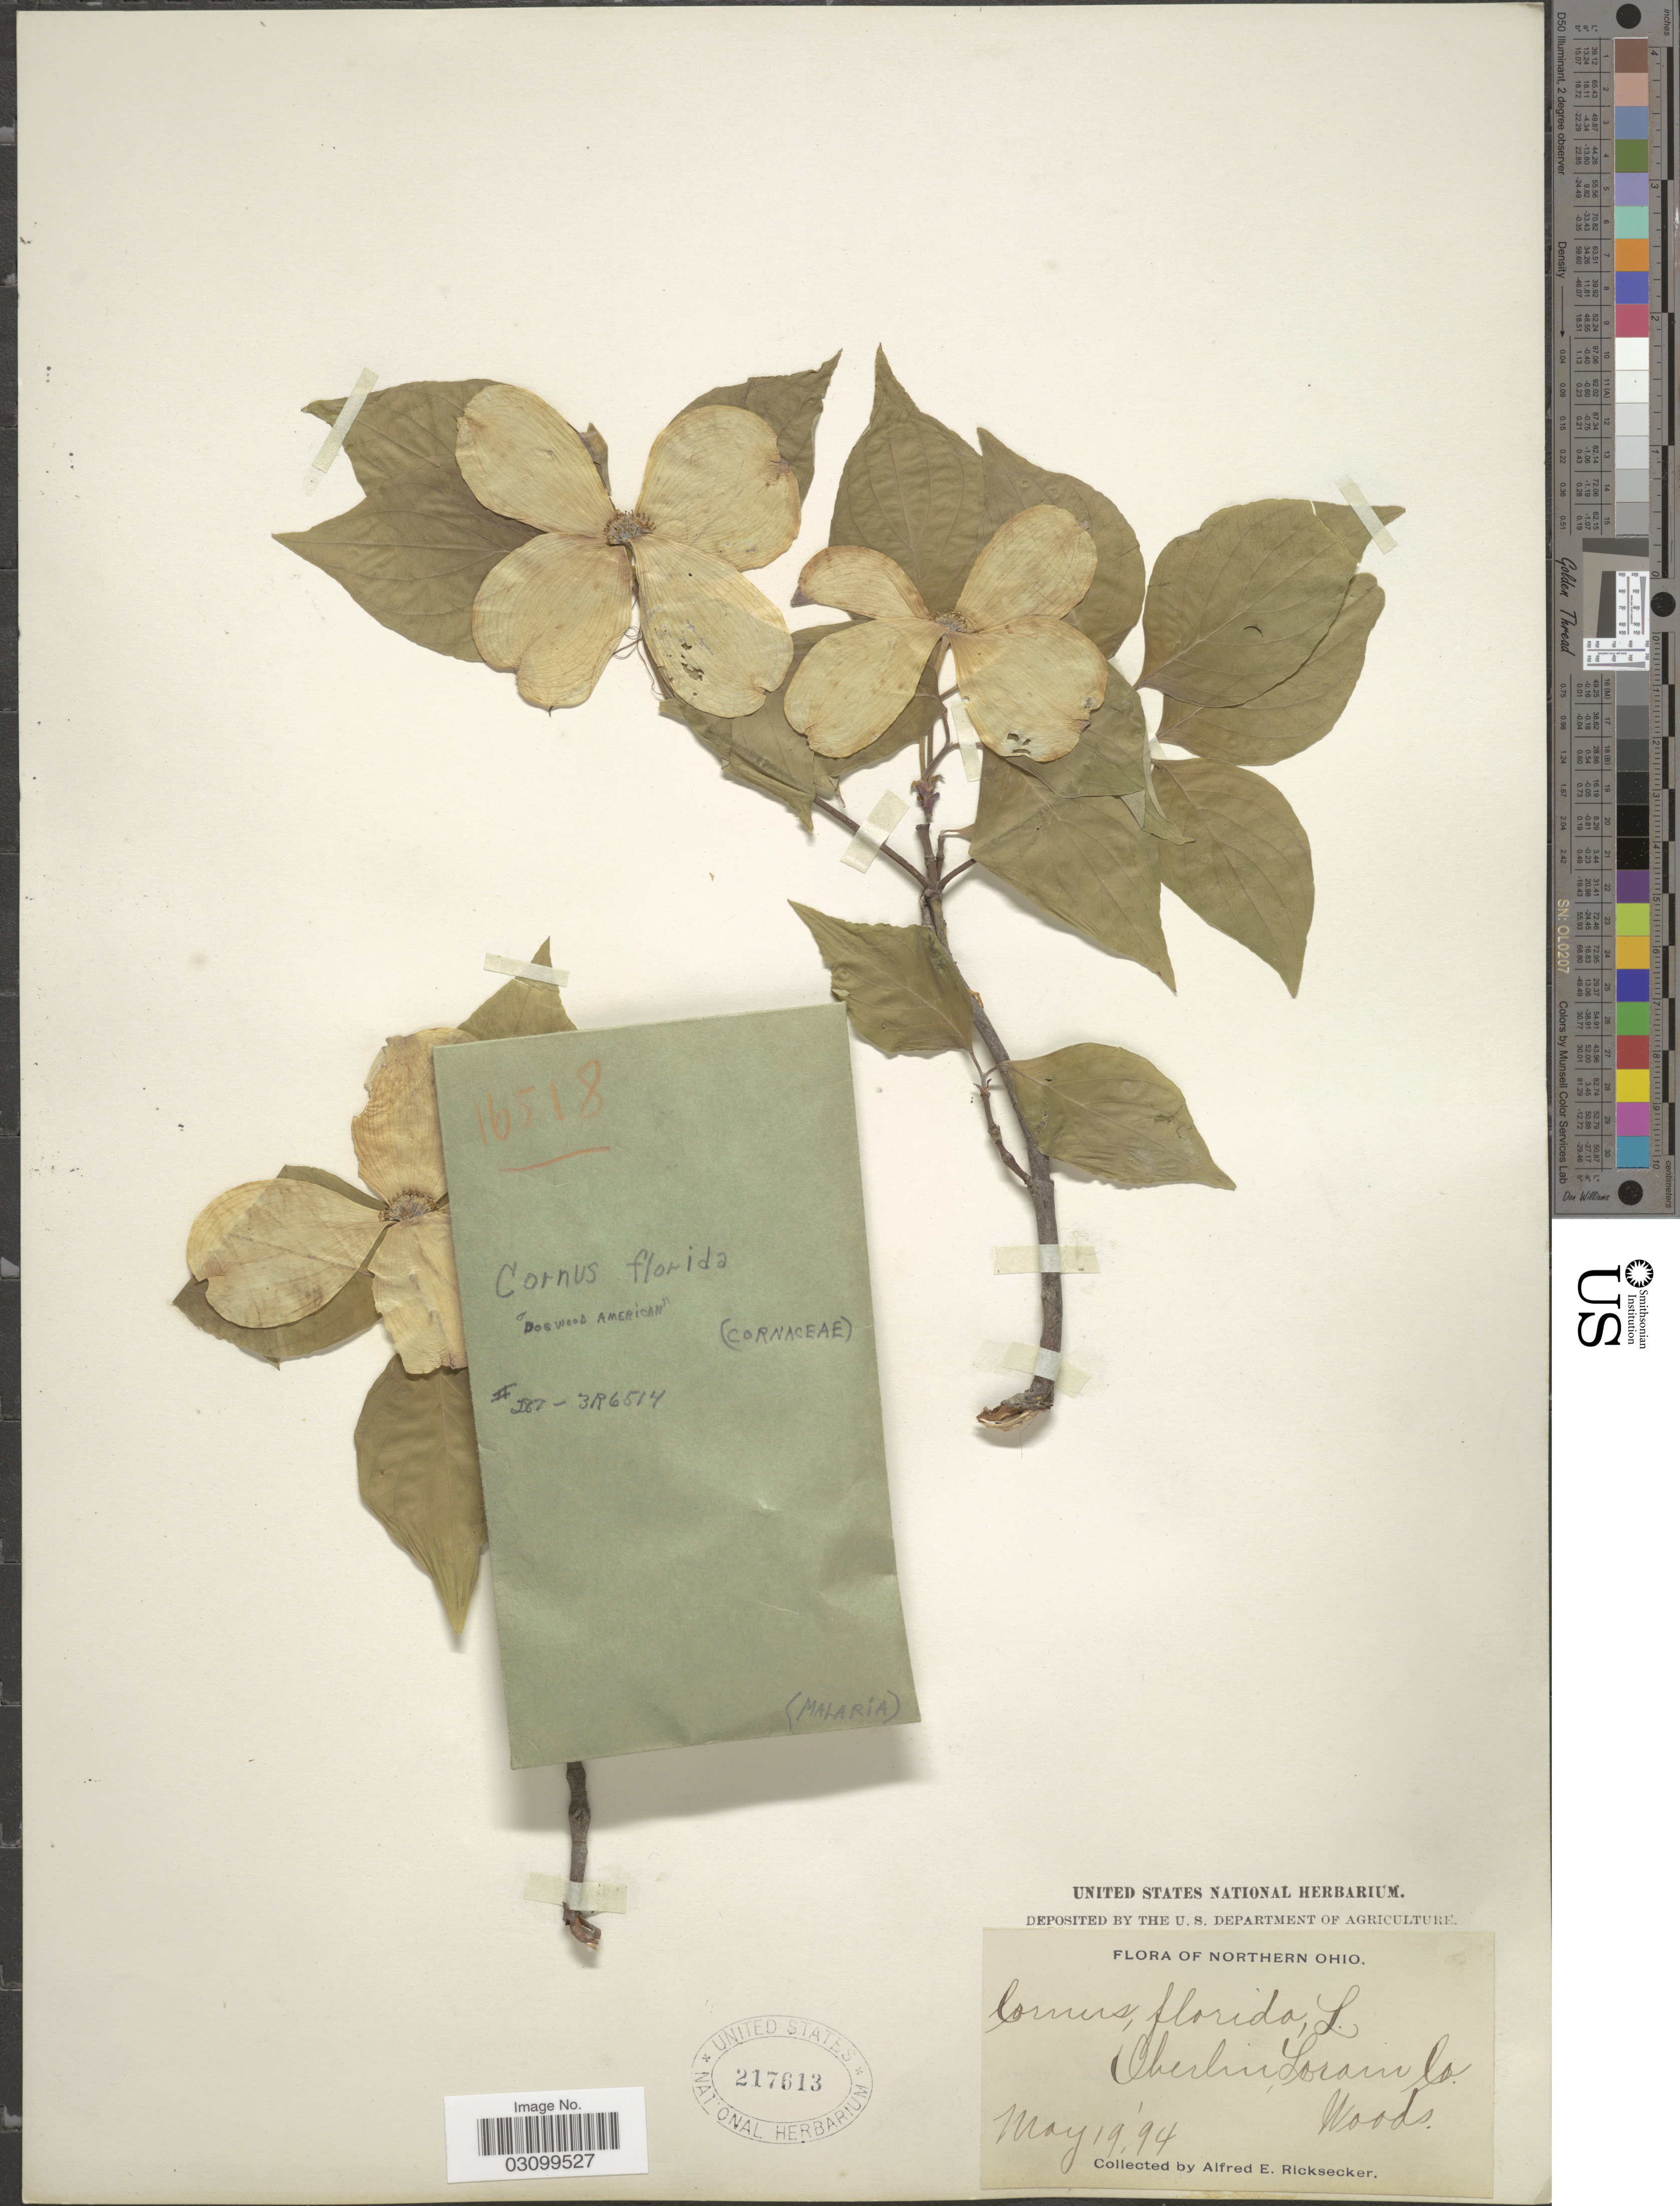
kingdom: Plantae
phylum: Tracheophyta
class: Magnoliopsida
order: Cornales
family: Cornaceae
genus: Cornus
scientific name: Cornus florida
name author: L.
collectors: A. E. Ricksecker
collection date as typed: Transcribed d/m/y: 19/5/94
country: United States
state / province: Ohio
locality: Northern Ohio. Oberlin, Lorain Co.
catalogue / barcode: US 217613